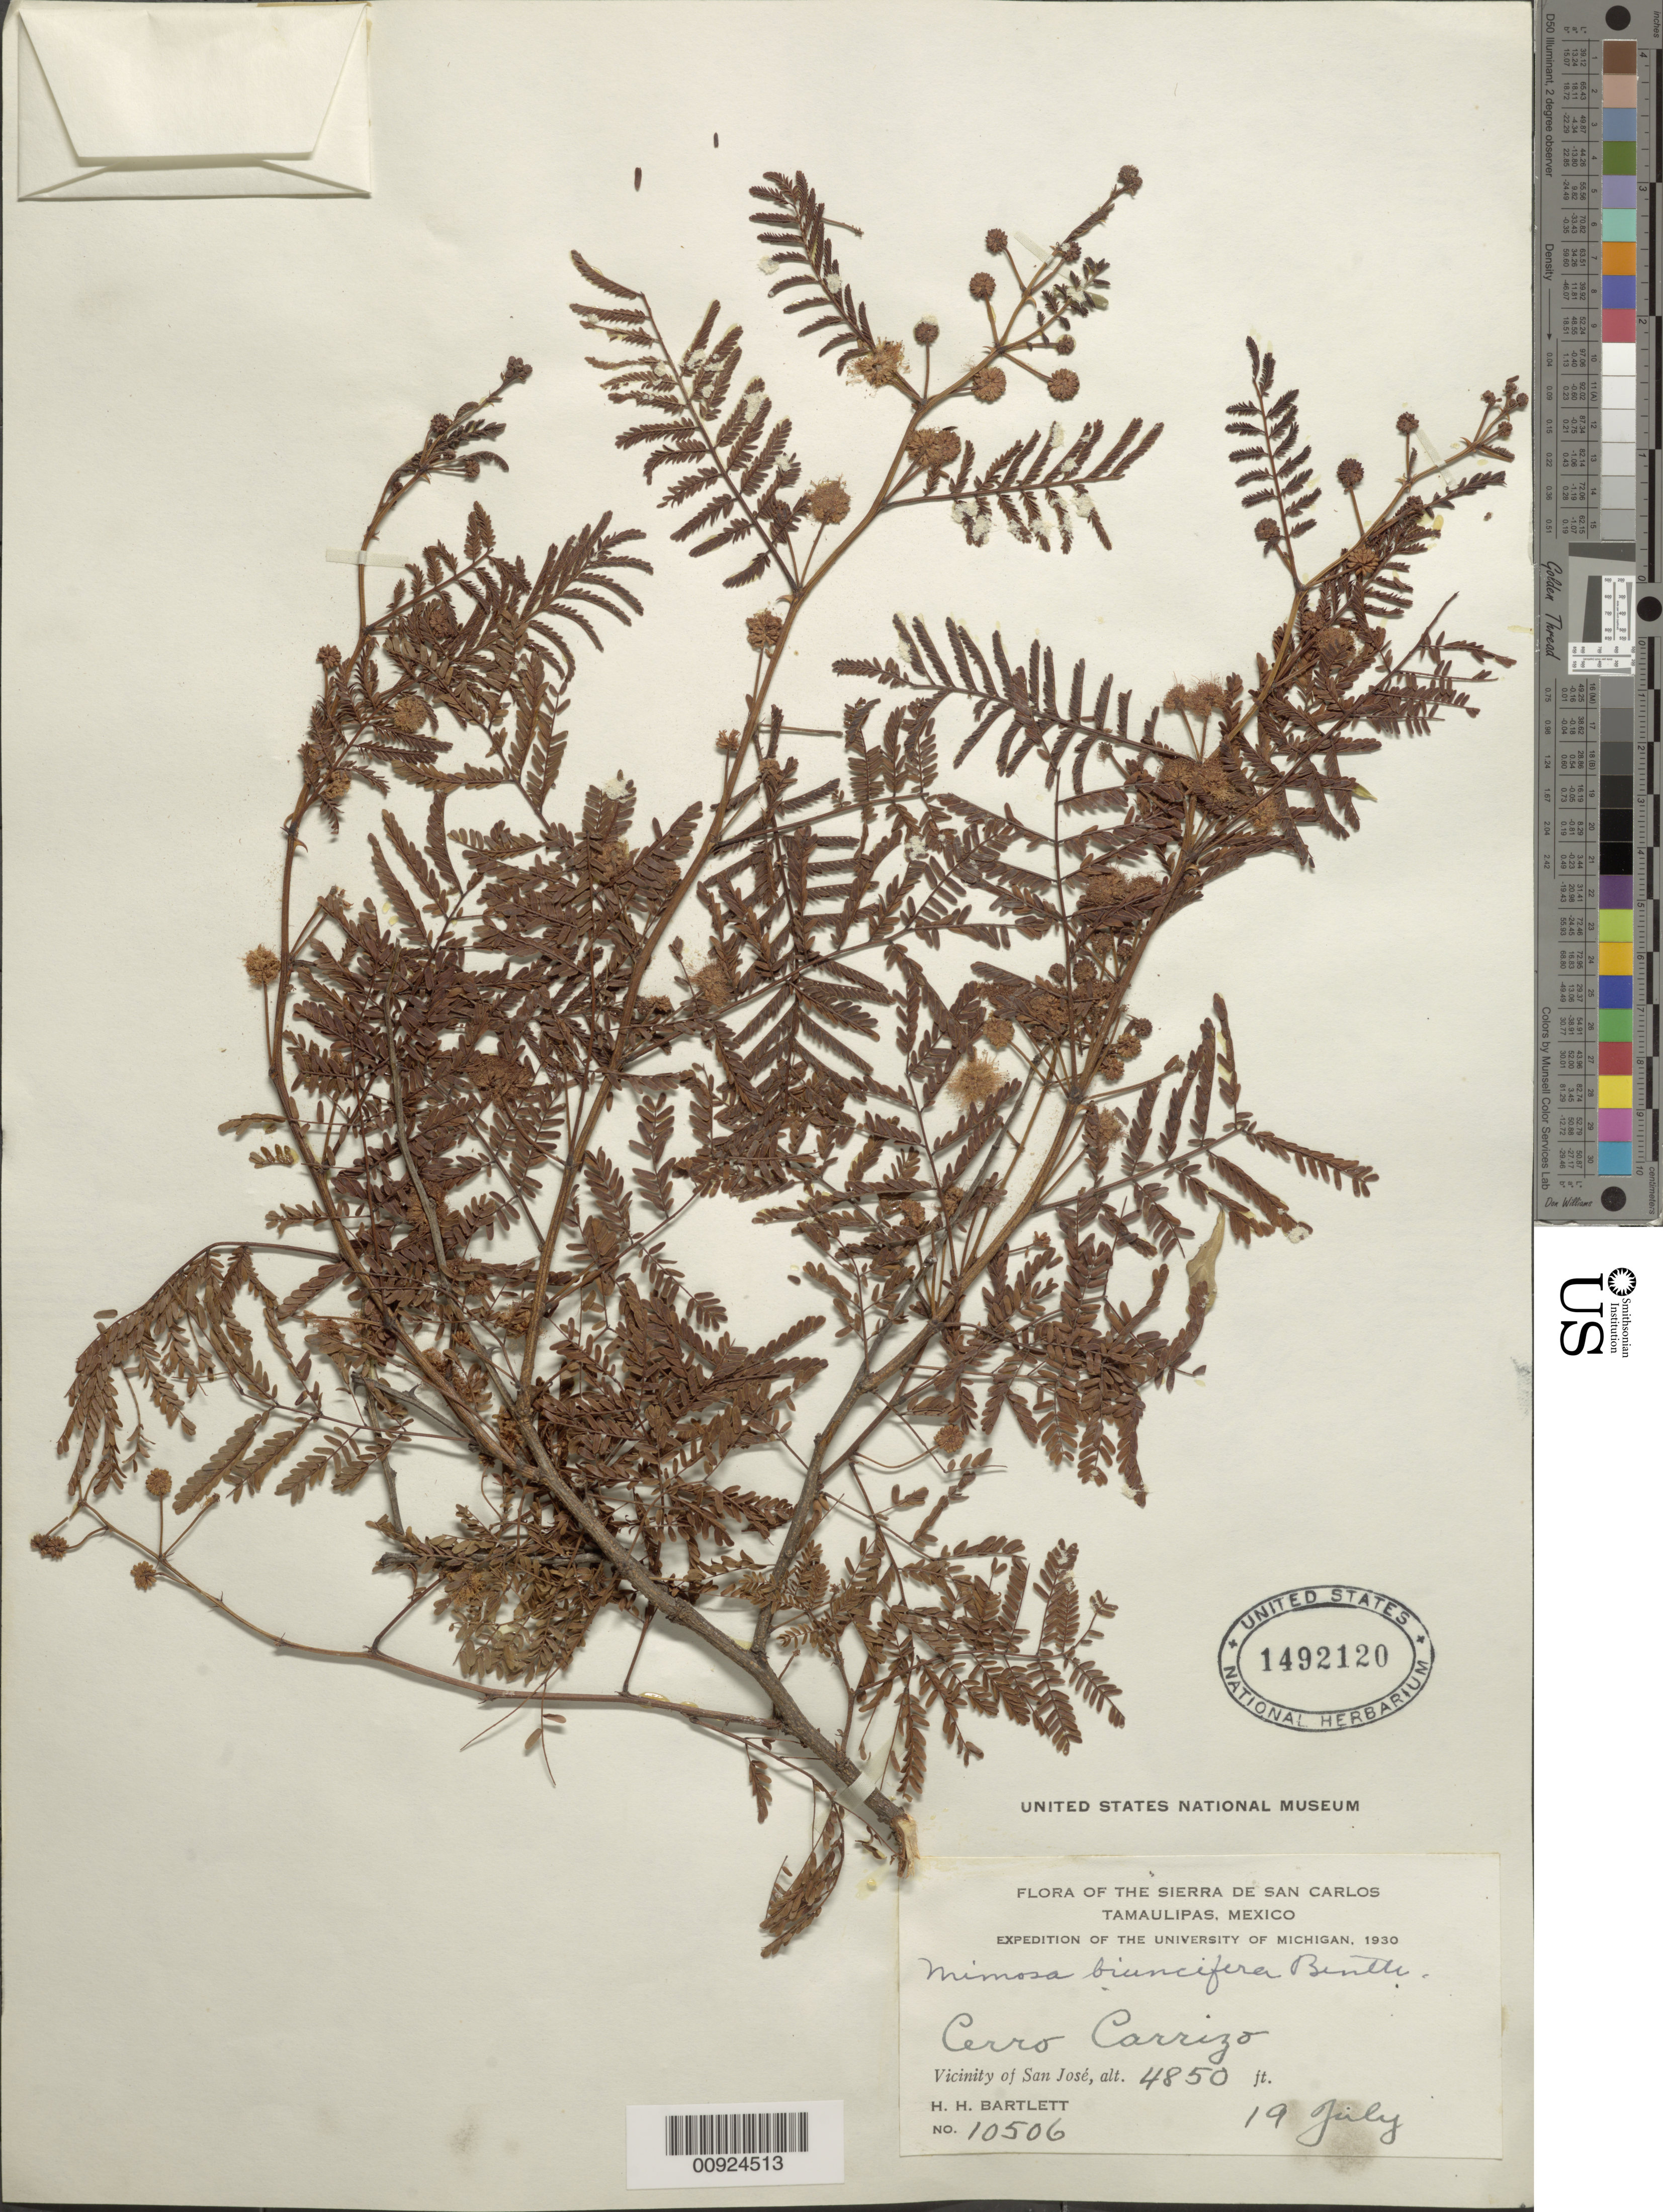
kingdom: Plantae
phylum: Tracheophyta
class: Magnoliopsida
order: Fabales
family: Fabaceae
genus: Mimosa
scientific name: Mimosa biuncifera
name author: Benth.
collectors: H. H. Bartlett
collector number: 10506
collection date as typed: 19 Jul 1930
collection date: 1930-07-19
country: Mexico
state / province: Tamaulipas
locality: Cerro Carrizo. Vicinity of San José, Tamaulipas.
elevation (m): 1478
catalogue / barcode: US 1492120